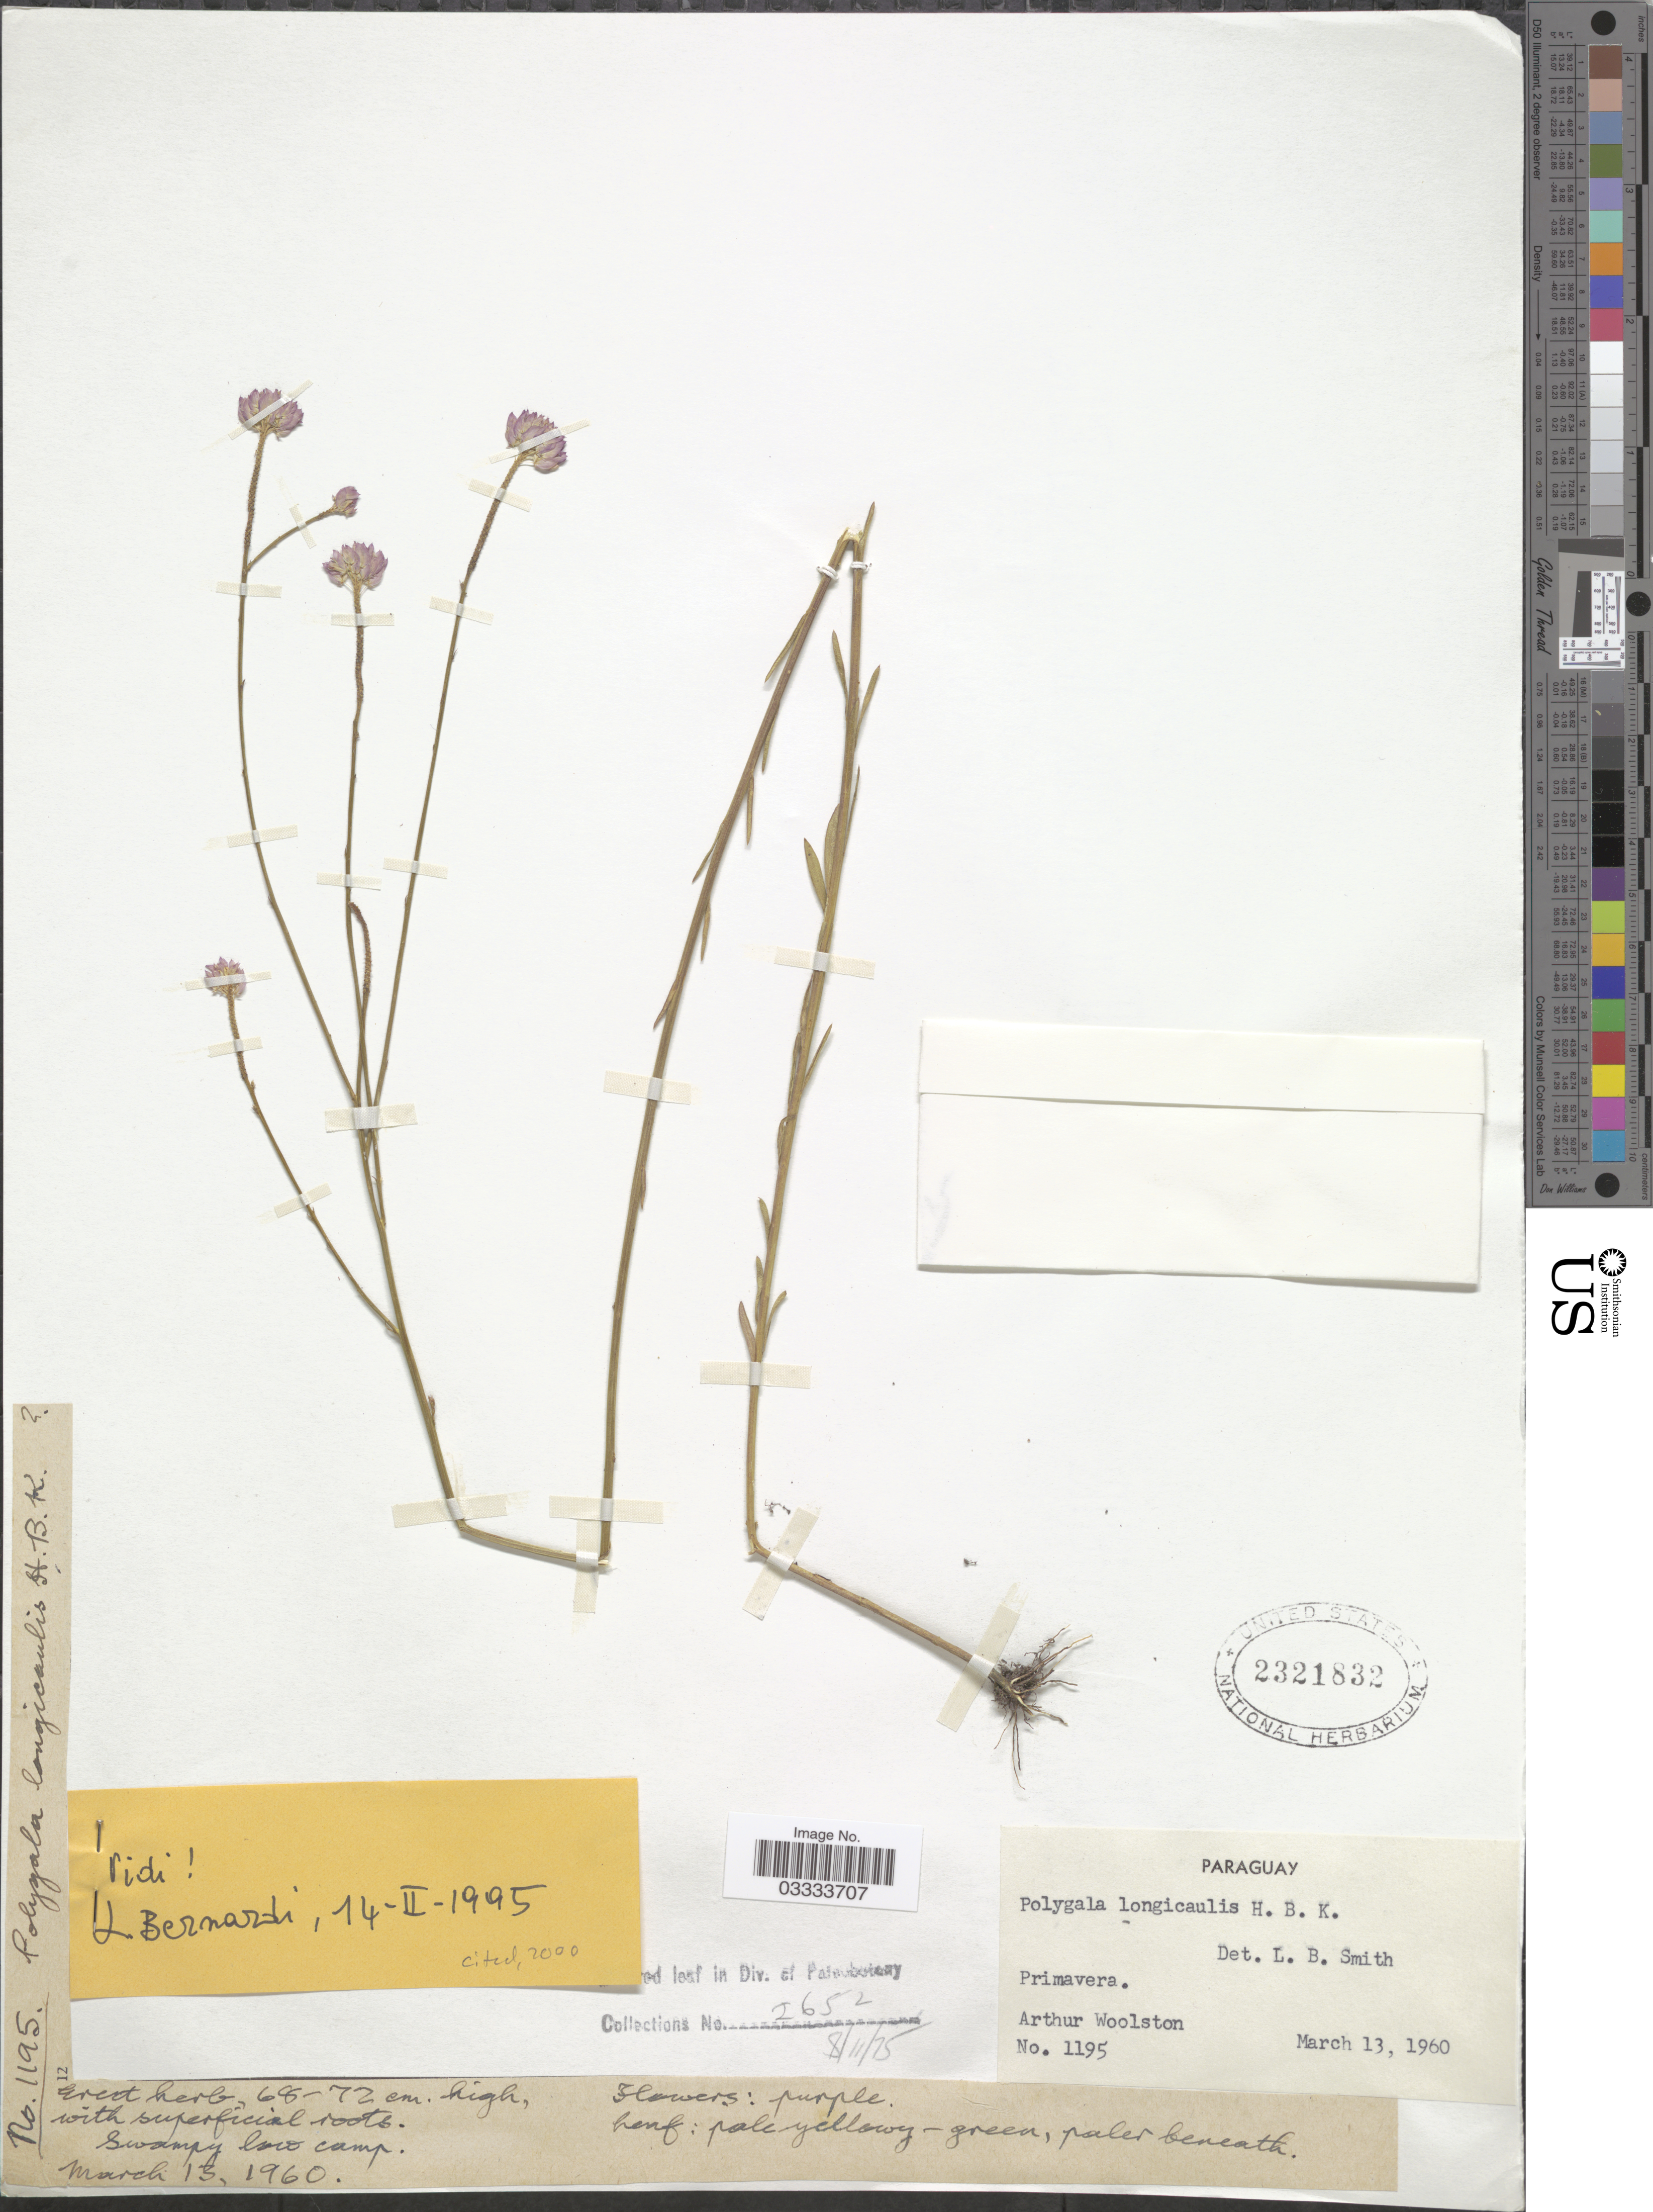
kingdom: Plantae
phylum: Tracheophyta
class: Magnoliopsida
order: Fabales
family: Polygalaceae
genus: Polygala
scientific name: Polygala longicaulis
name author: Kunth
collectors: A. L. Woolston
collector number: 1195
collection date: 1960-03-13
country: Paraguay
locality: Primavera.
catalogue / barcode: US 2321832